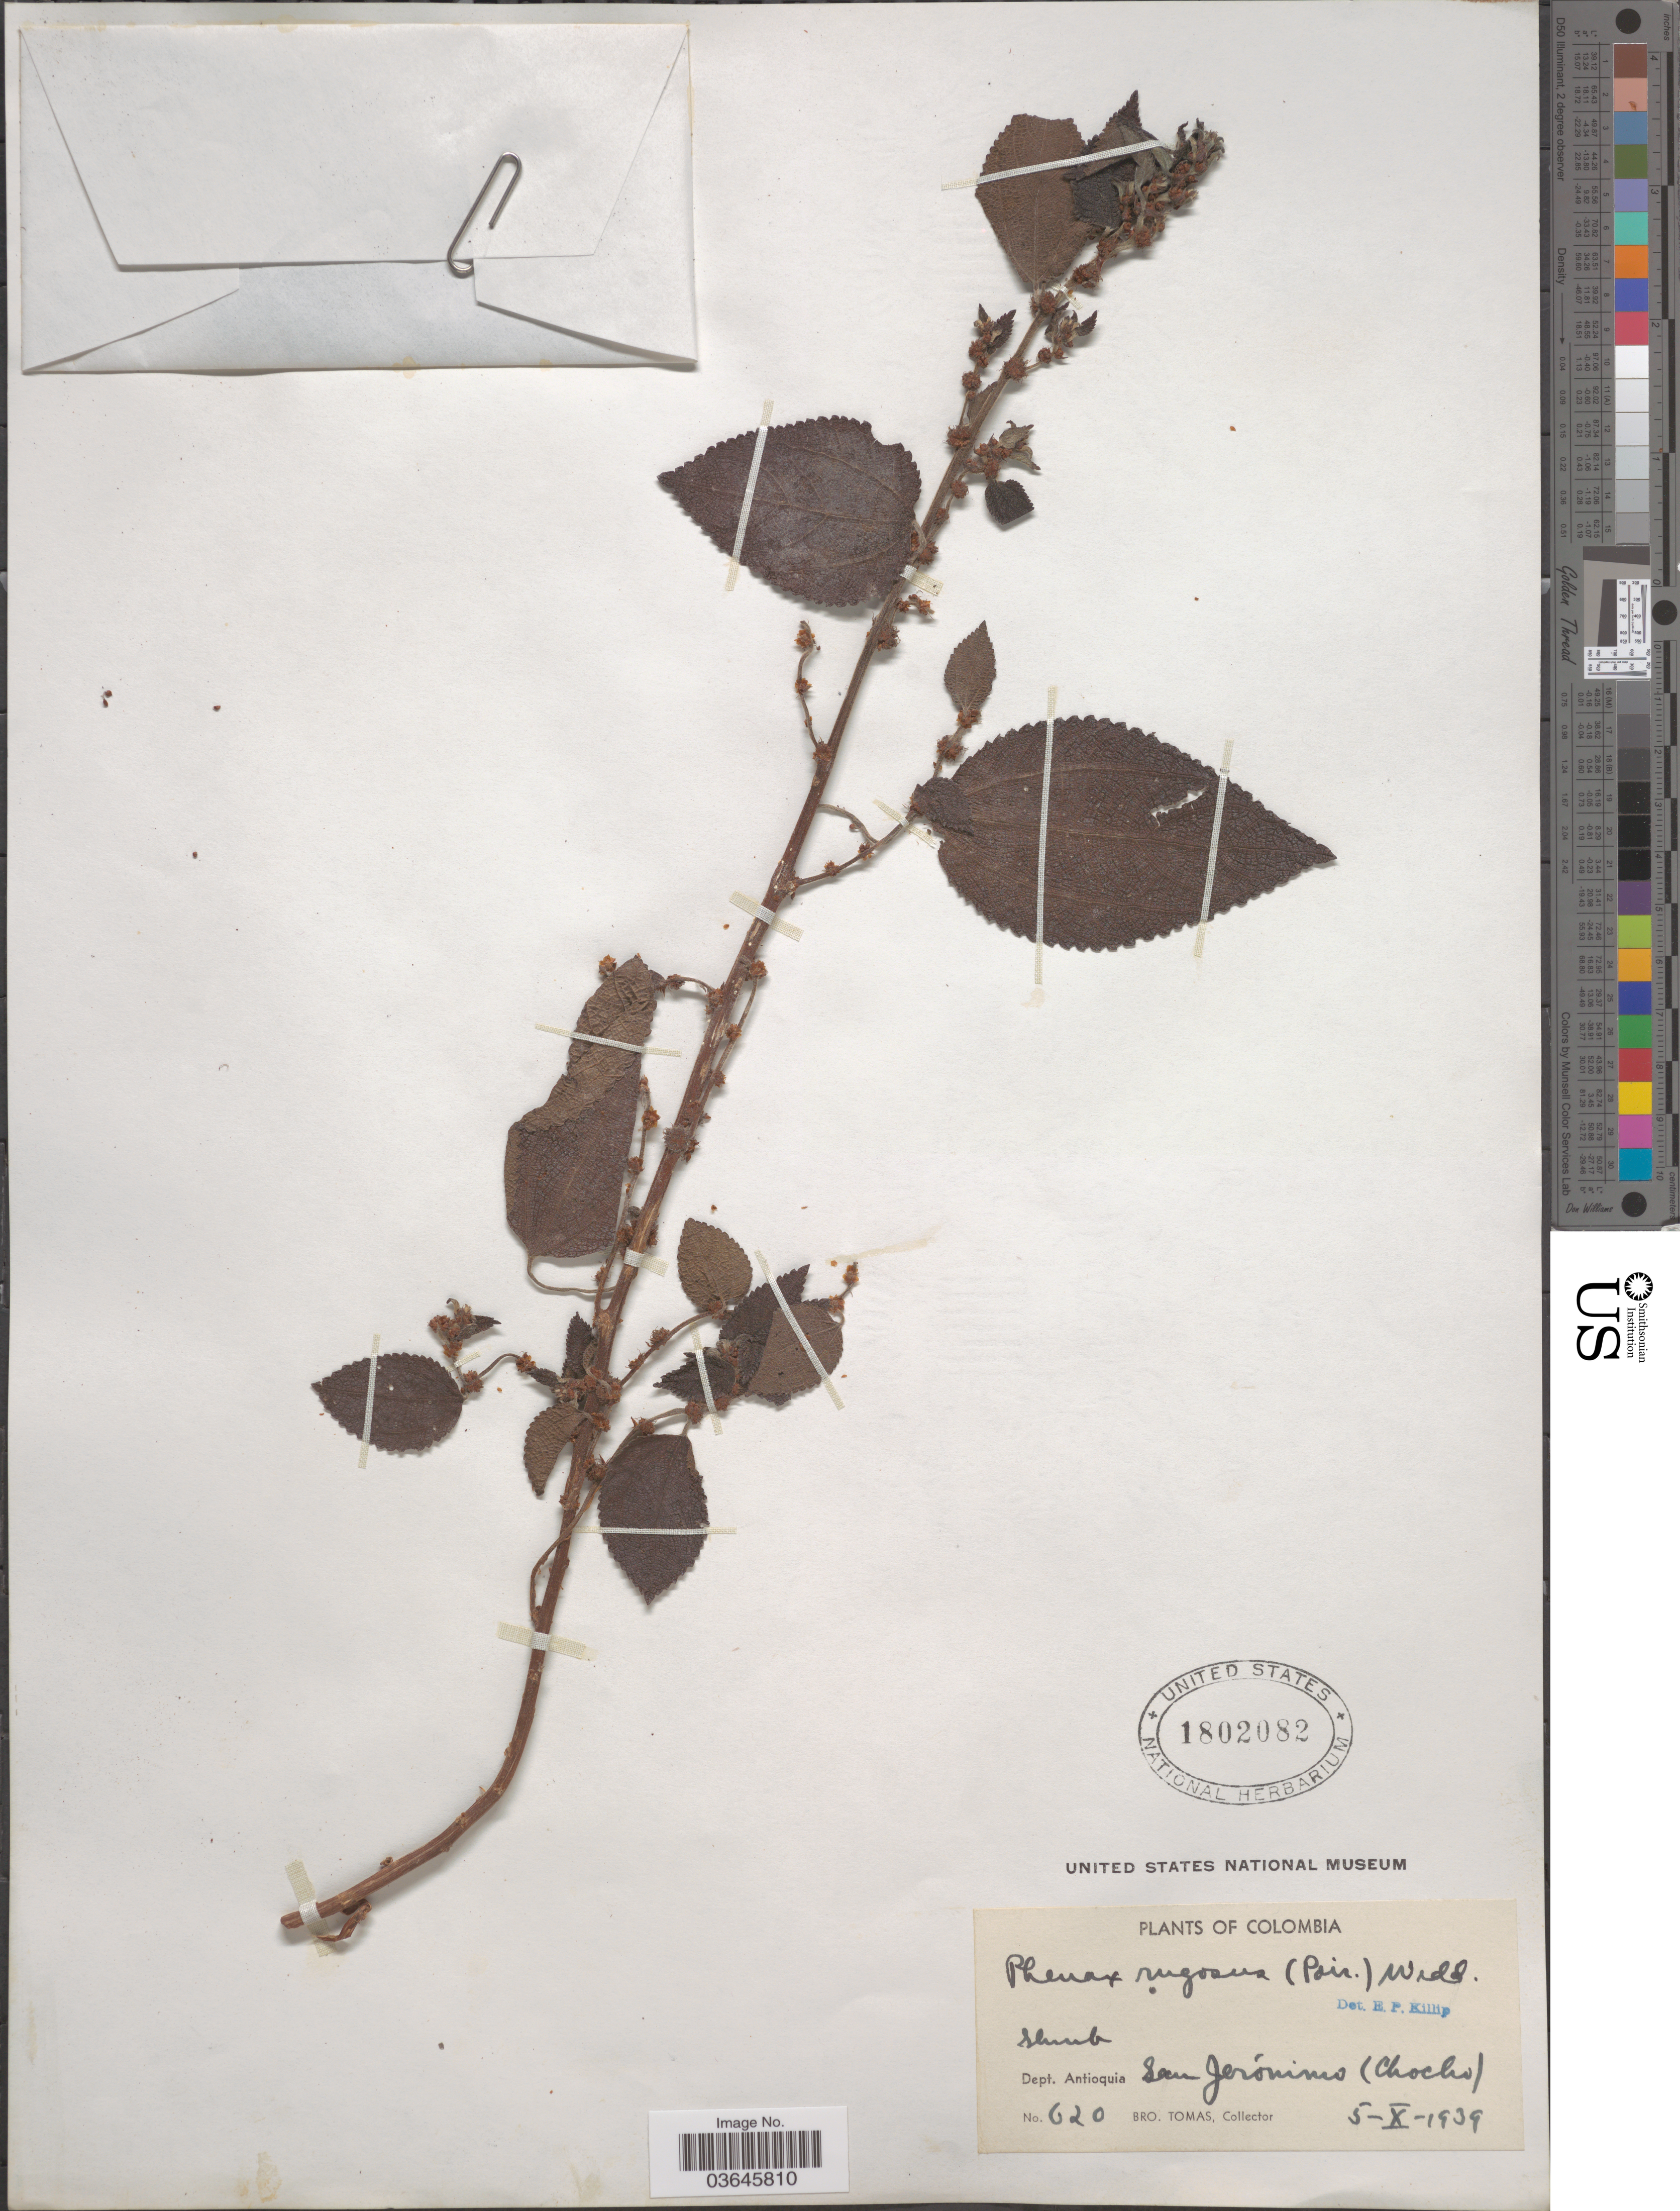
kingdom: Plantae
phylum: Tracheophyta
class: Magnoliopsida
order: Rosales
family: Urticaceae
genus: Phenax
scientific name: Phenax rugosus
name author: (Poir.) Wedd.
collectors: B. Tomas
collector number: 620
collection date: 1939-10-05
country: Colombia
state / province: Antioquia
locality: Dept. Antioquia. San Jerónimo (Chocho).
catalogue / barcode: US 1802082